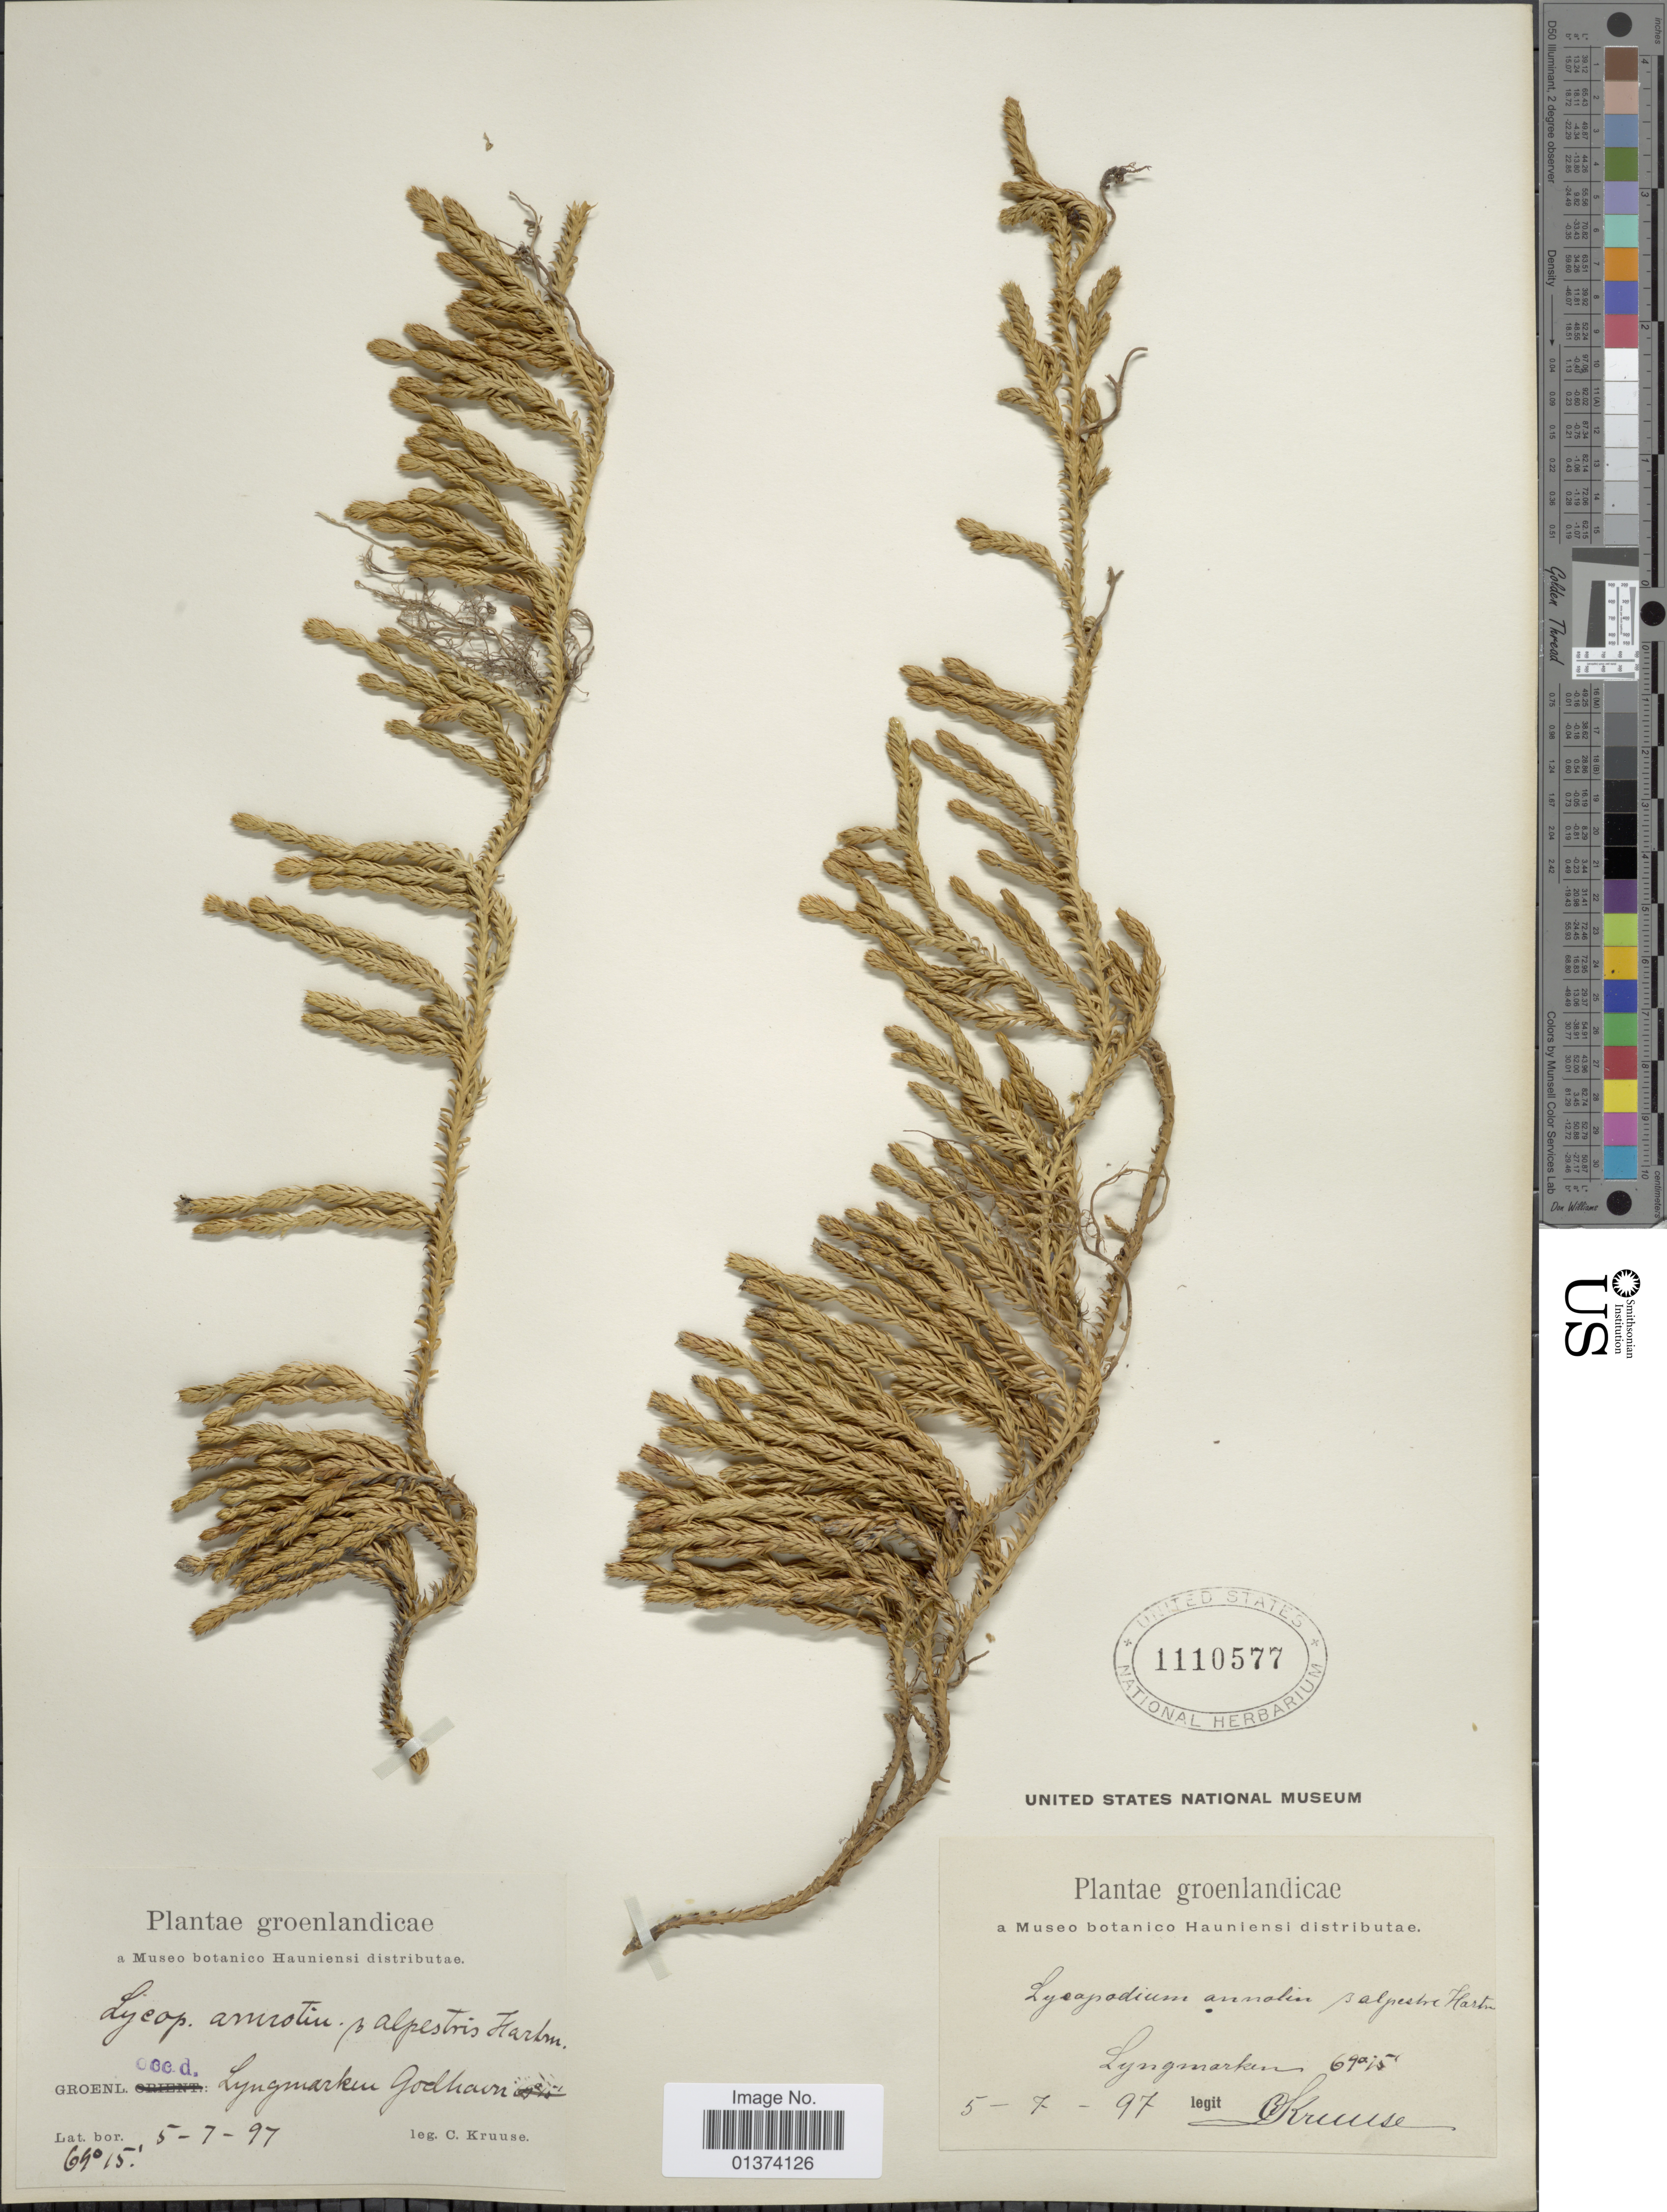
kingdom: Plantae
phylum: Tracheophyta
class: Lycopodiopsida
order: Lycopodiales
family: Lycopodiaceae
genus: Spinulum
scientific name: Spinulum annotinum subsp. annotinum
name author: (L.) A. Haines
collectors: C. Kruuse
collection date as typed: Transcribed d/m/y: 5/7/97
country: Greenland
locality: Groenl. Occd: Lyngmarken Godhavn.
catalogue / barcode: US 1110577